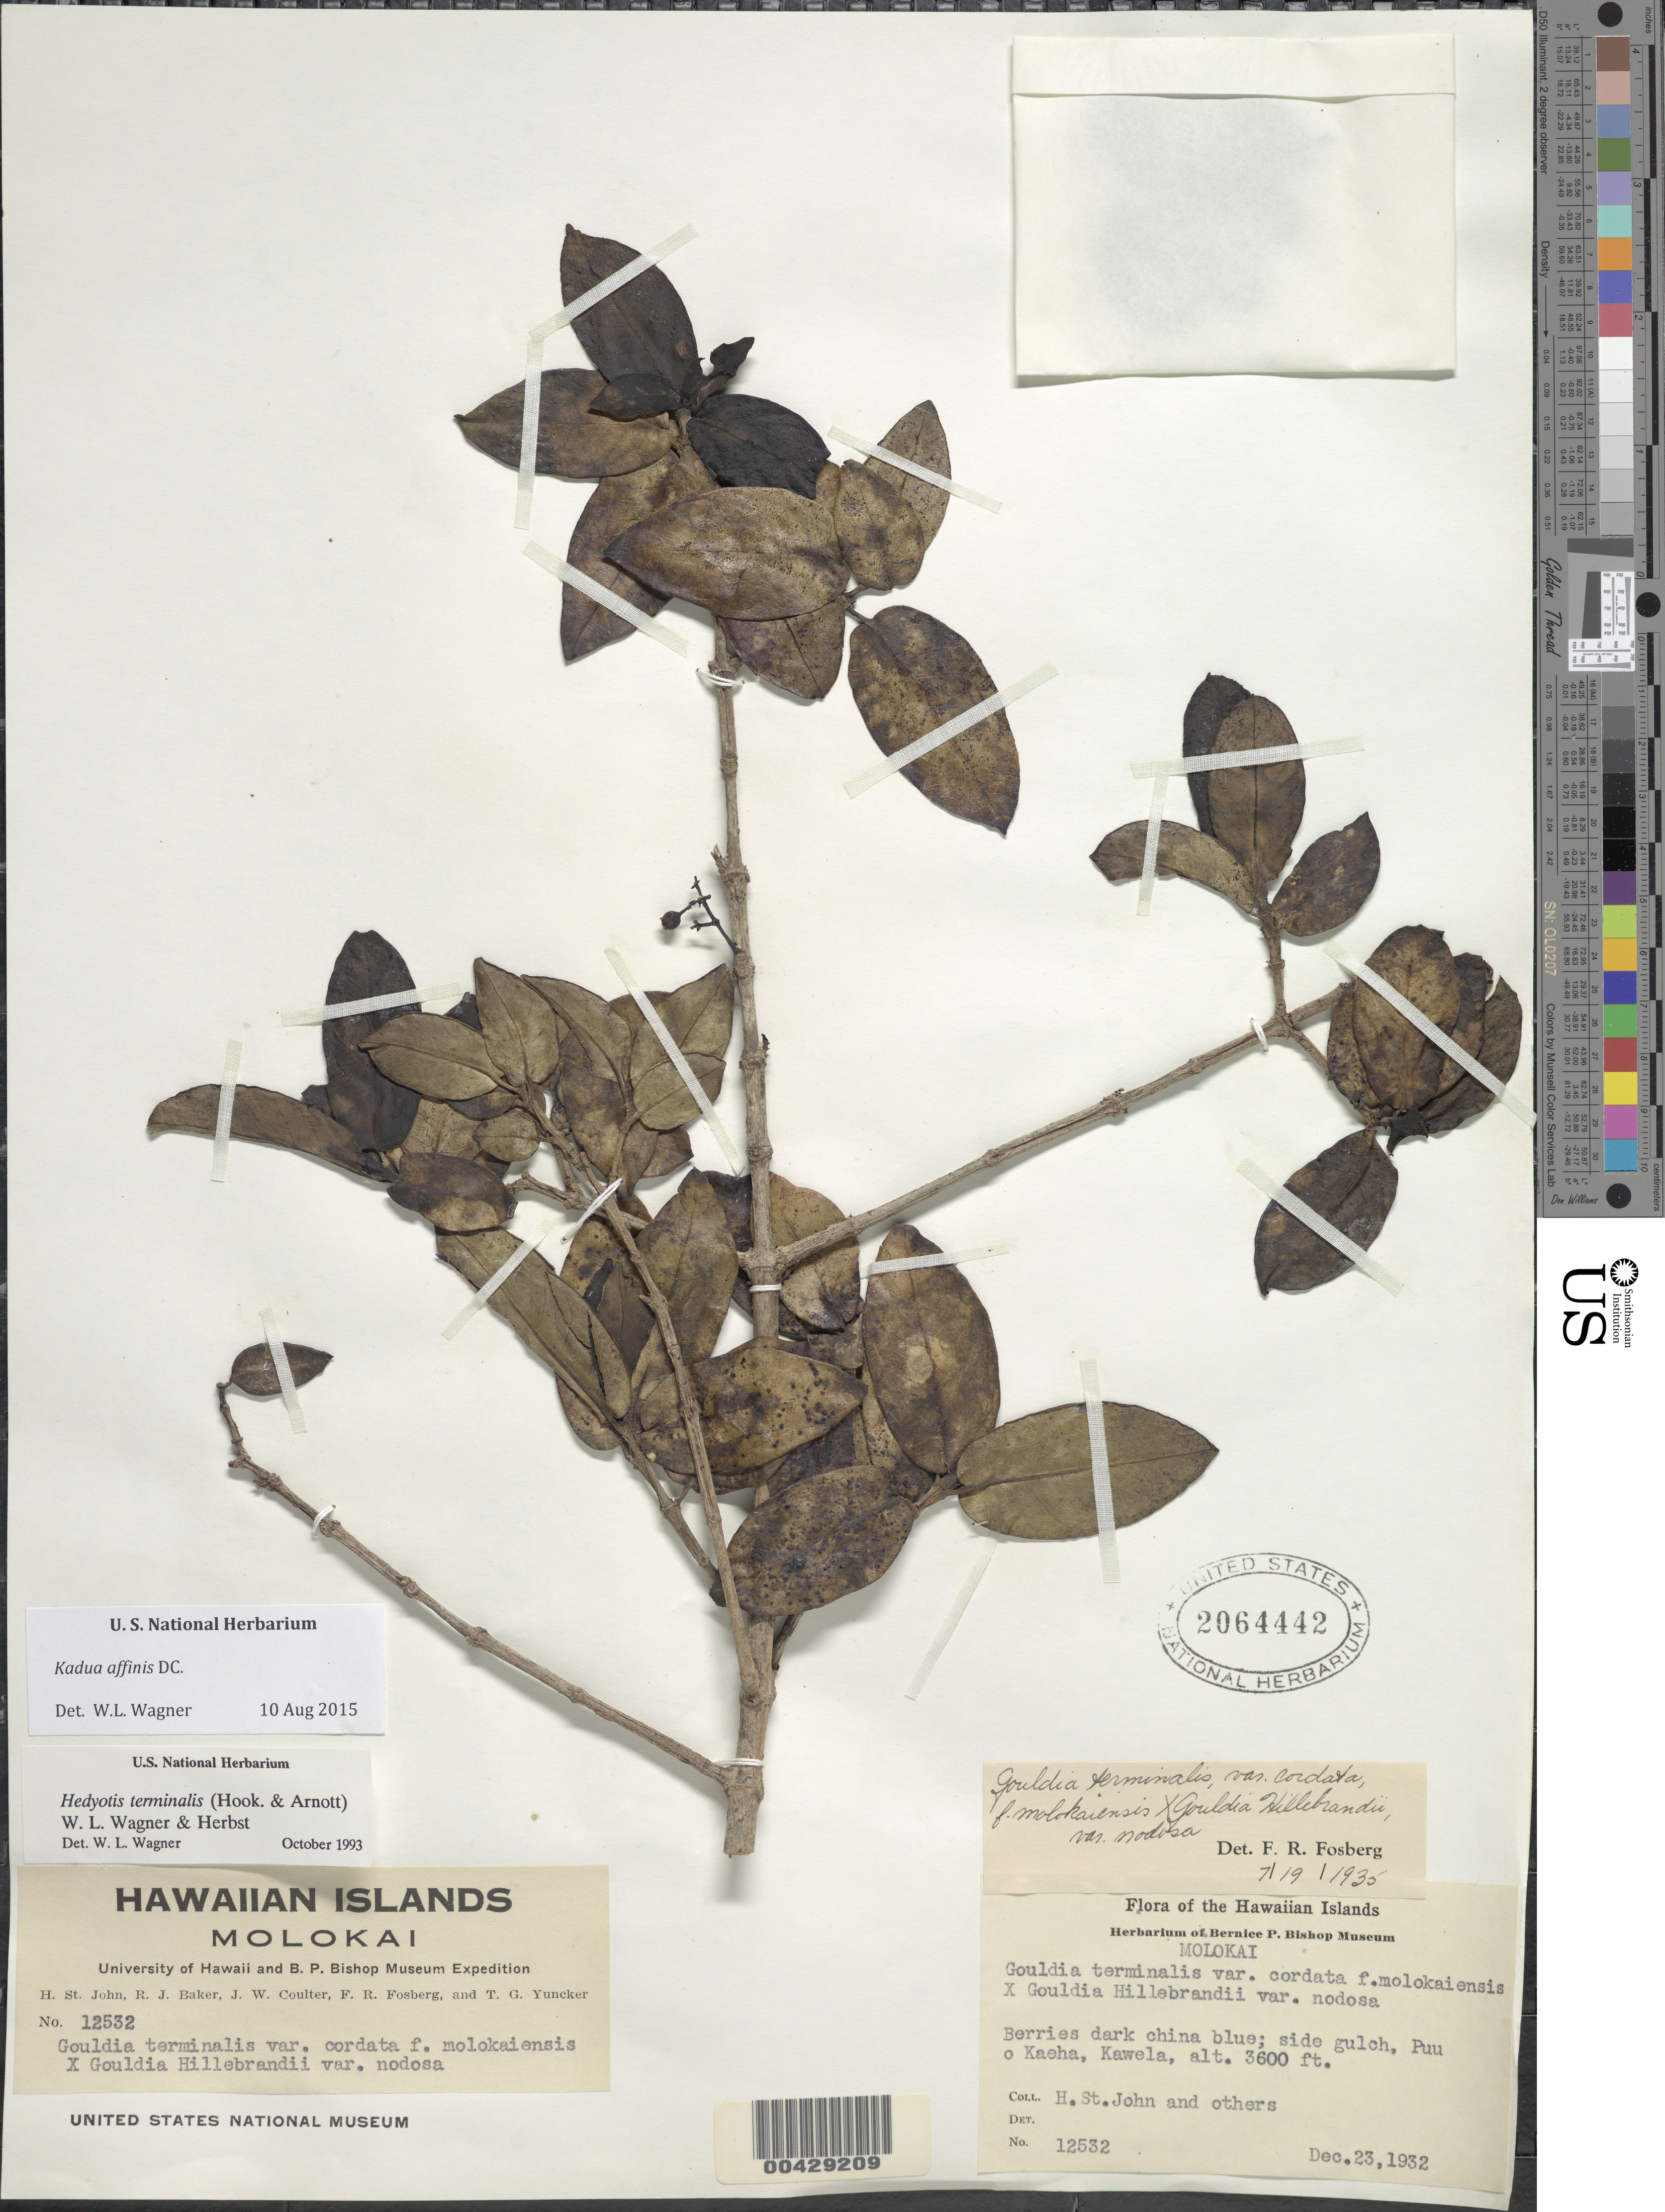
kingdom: Plantae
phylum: Tracheophyta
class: Magnoliopsida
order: Gentianales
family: Rubiaceae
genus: Kadua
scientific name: Kadua affinis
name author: DC.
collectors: H. St. John, R. J. Baker, J. W. Coulter & F. R. Fosberg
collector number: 12532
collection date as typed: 23 Dec 1932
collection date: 1932-12-23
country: United States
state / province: Hawaii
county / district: Maui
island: Moloka'i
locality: Puu o Kaeha, Kawela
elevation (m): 1097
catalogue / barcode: US 2064442